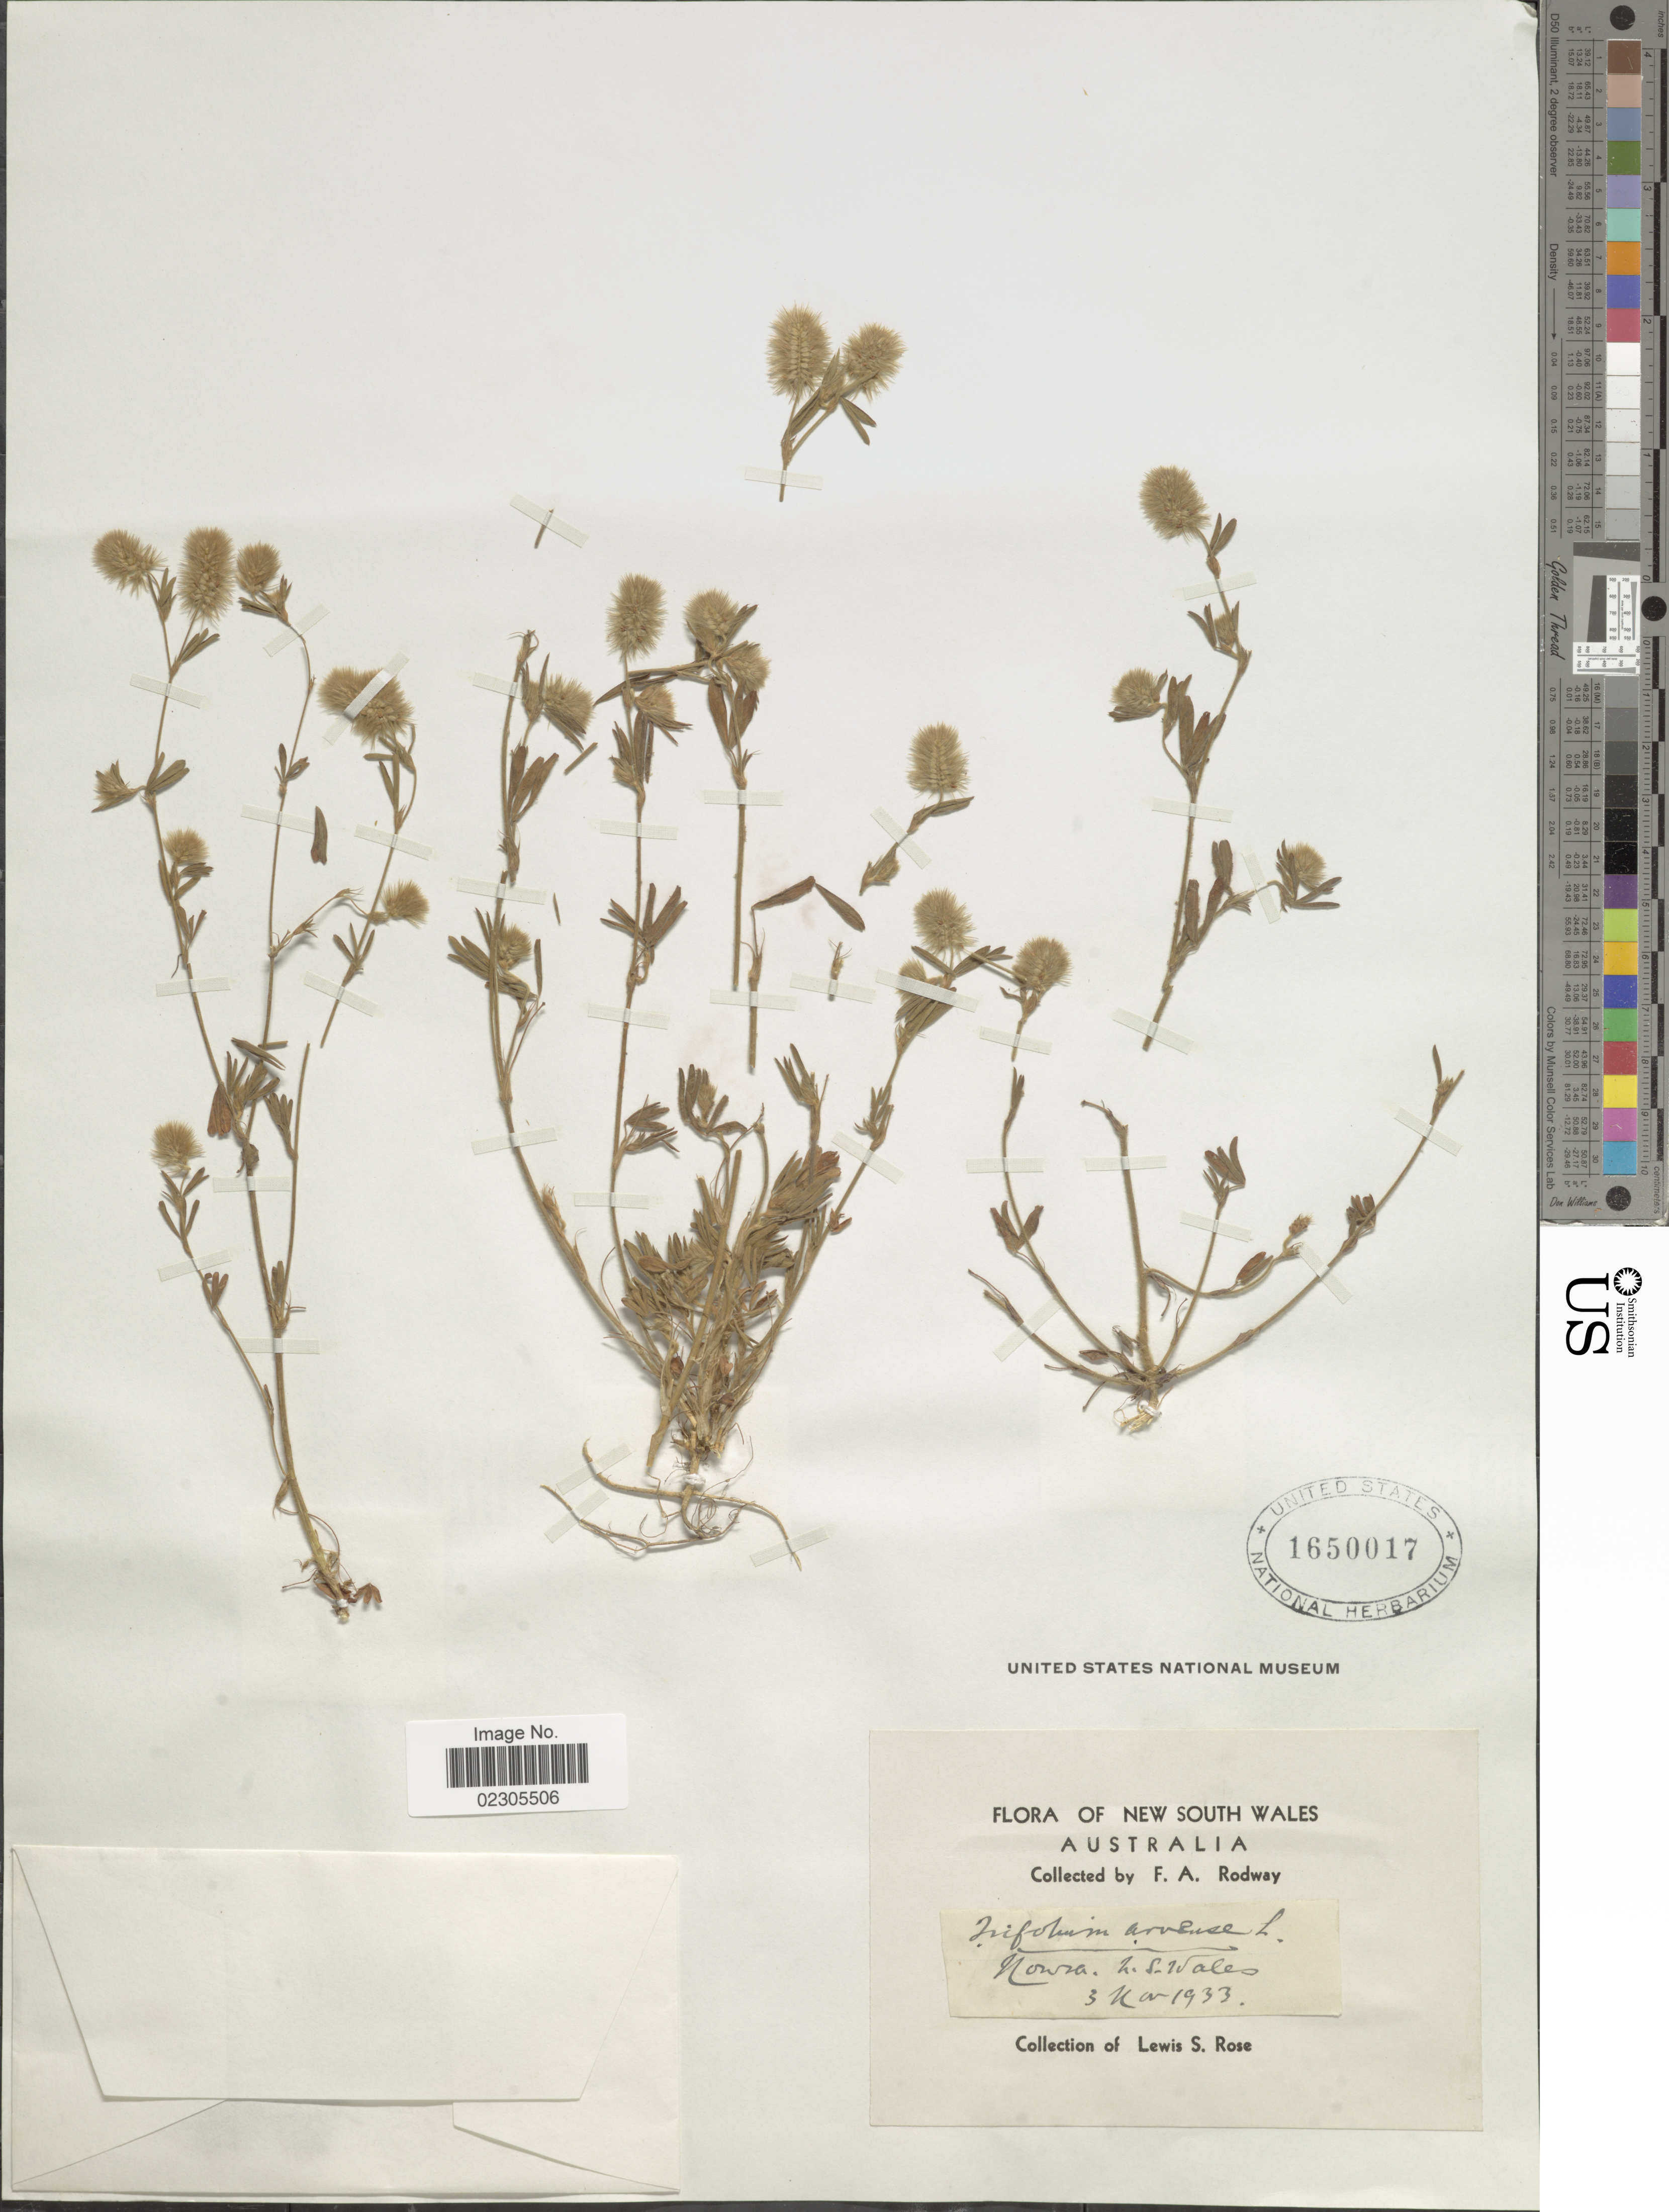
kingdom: Plantae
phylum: Tracheophyta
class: Magnoliopsida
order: Fabales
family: Fabaceae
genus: Trifolium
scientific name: Trifolium arvense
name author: L.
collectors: L. S. Rose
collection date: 1933-11-03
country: Australia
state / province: New South Wales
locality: Nowra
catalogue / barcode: US 1650017